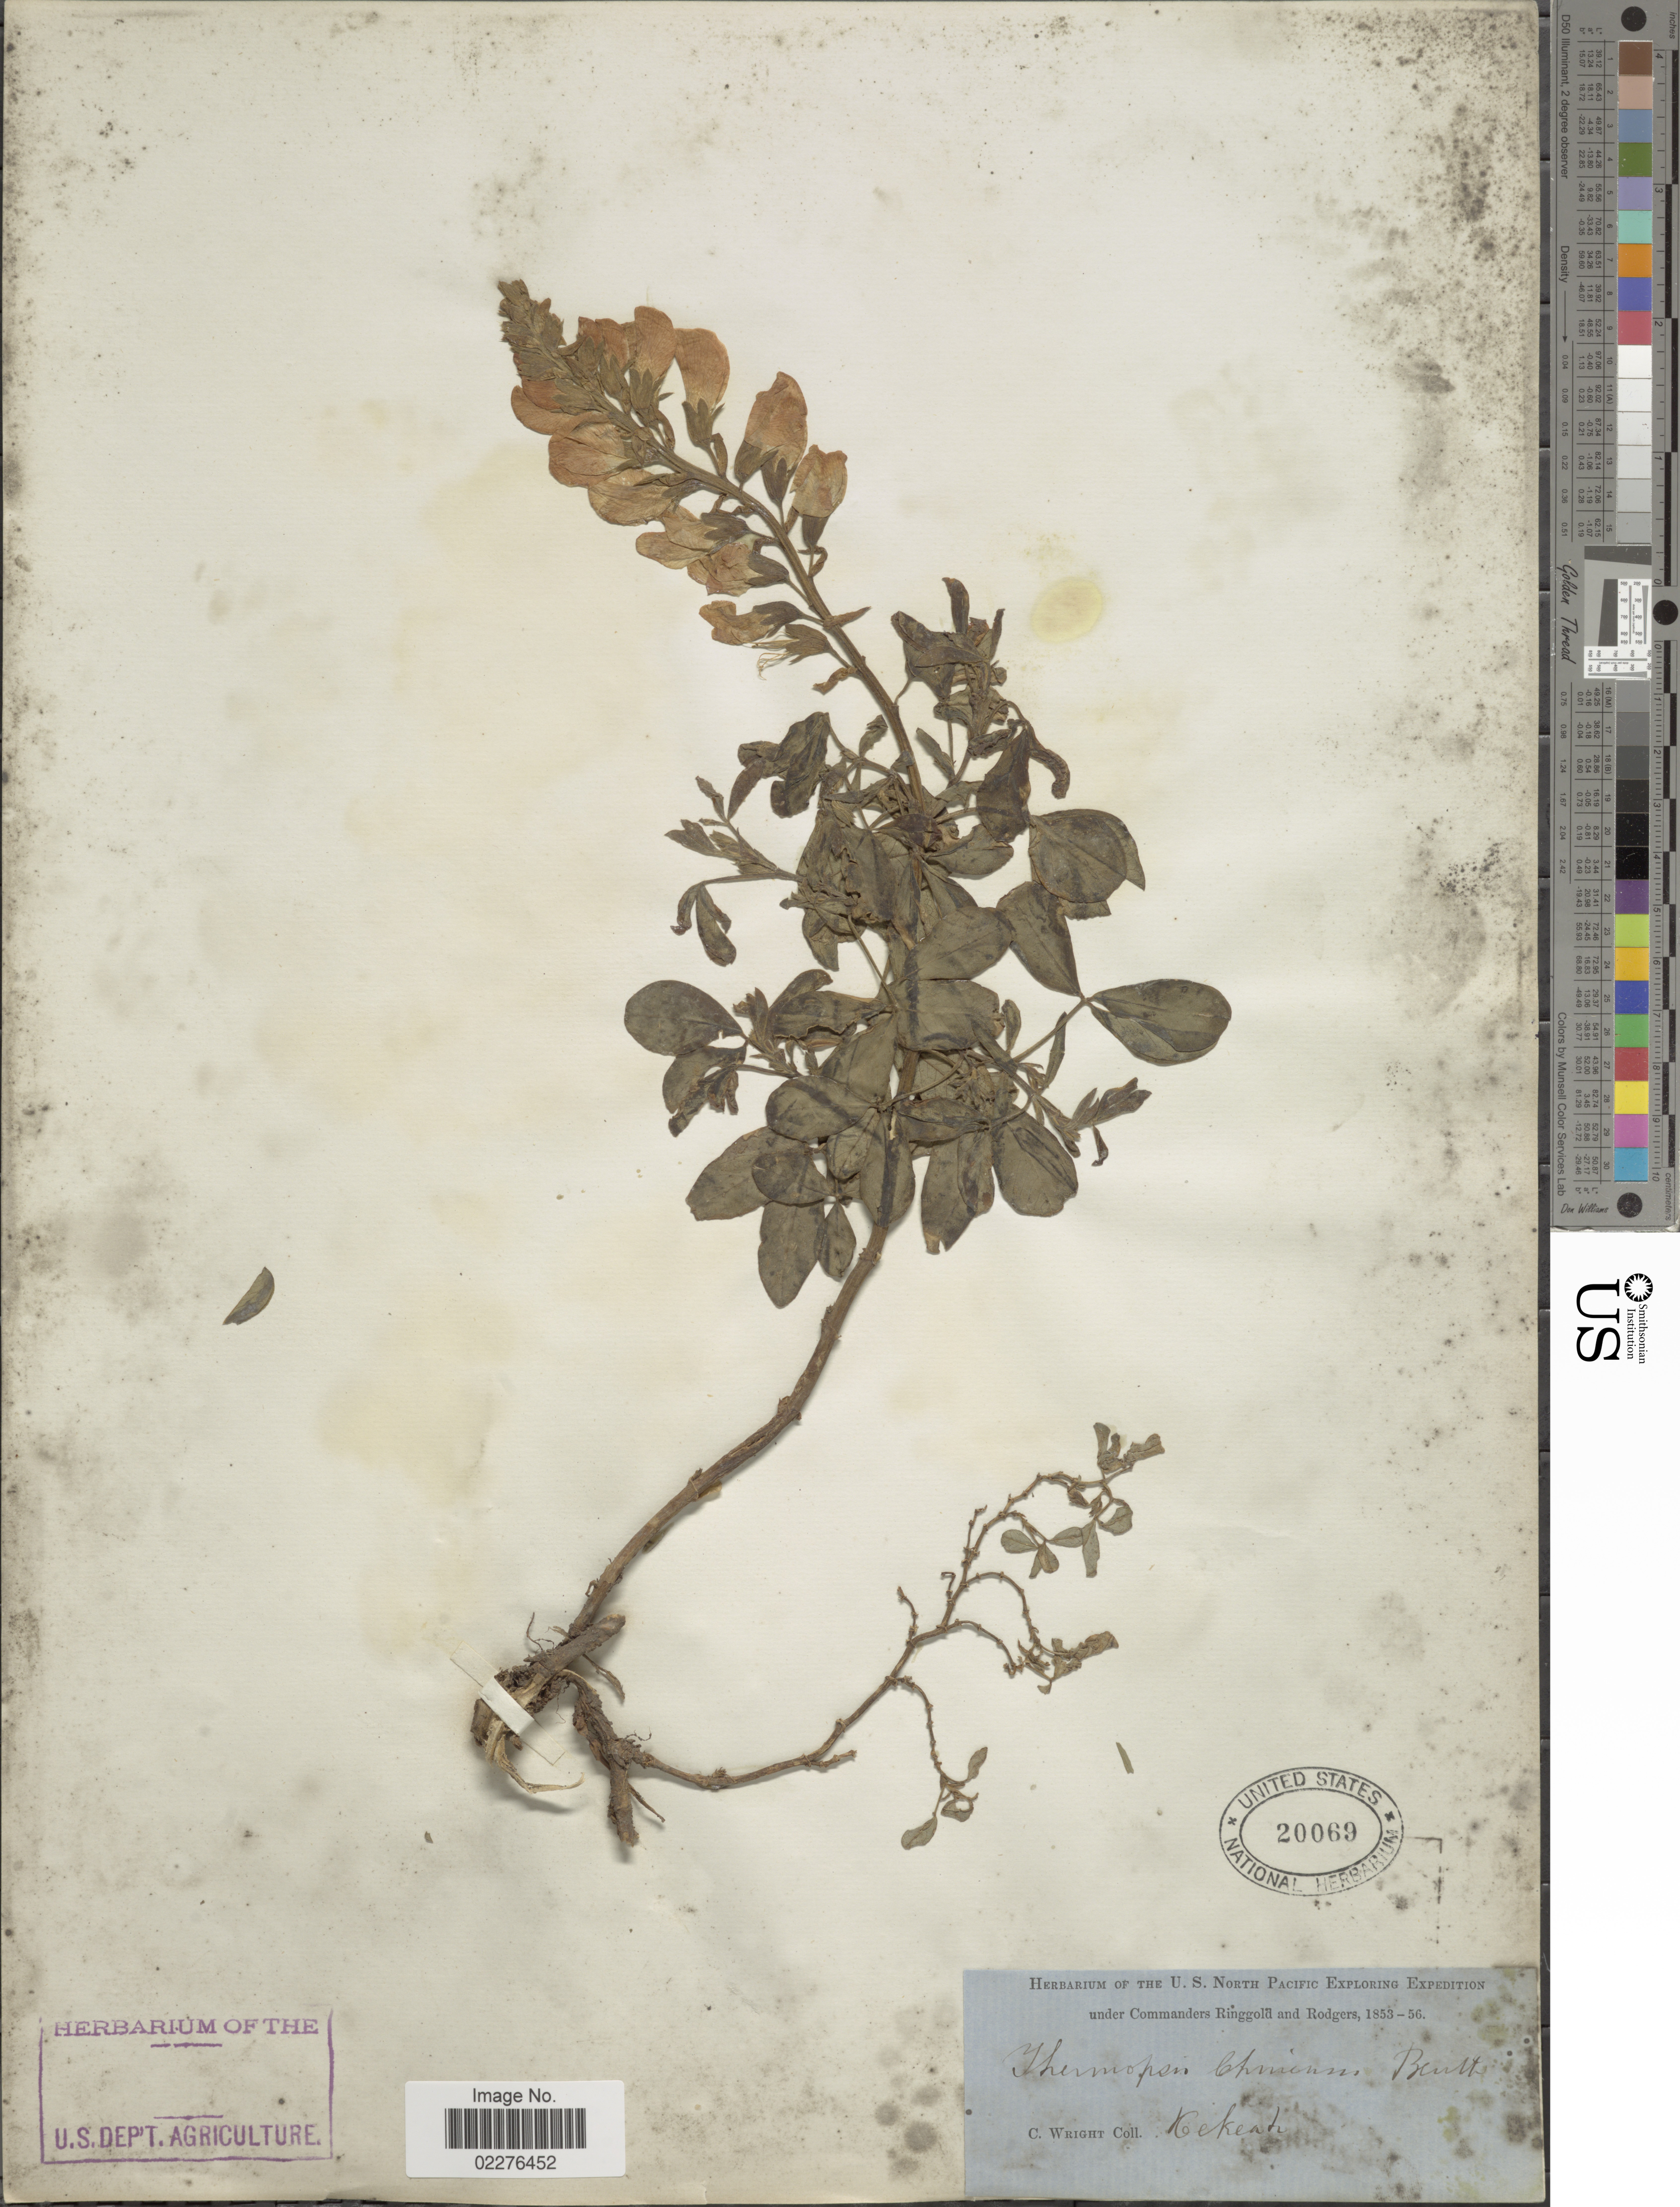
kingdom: Plantae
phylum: Tracheophyta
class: Magnoliopsida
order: Fabales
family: Fabaceae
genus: Thermopsis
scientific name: Thermopsis chinensis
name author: Benth. ex S. Moore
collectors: C. Wright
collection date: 1853/1856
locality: Nekeatr [interpreted]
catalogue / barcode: US 20069